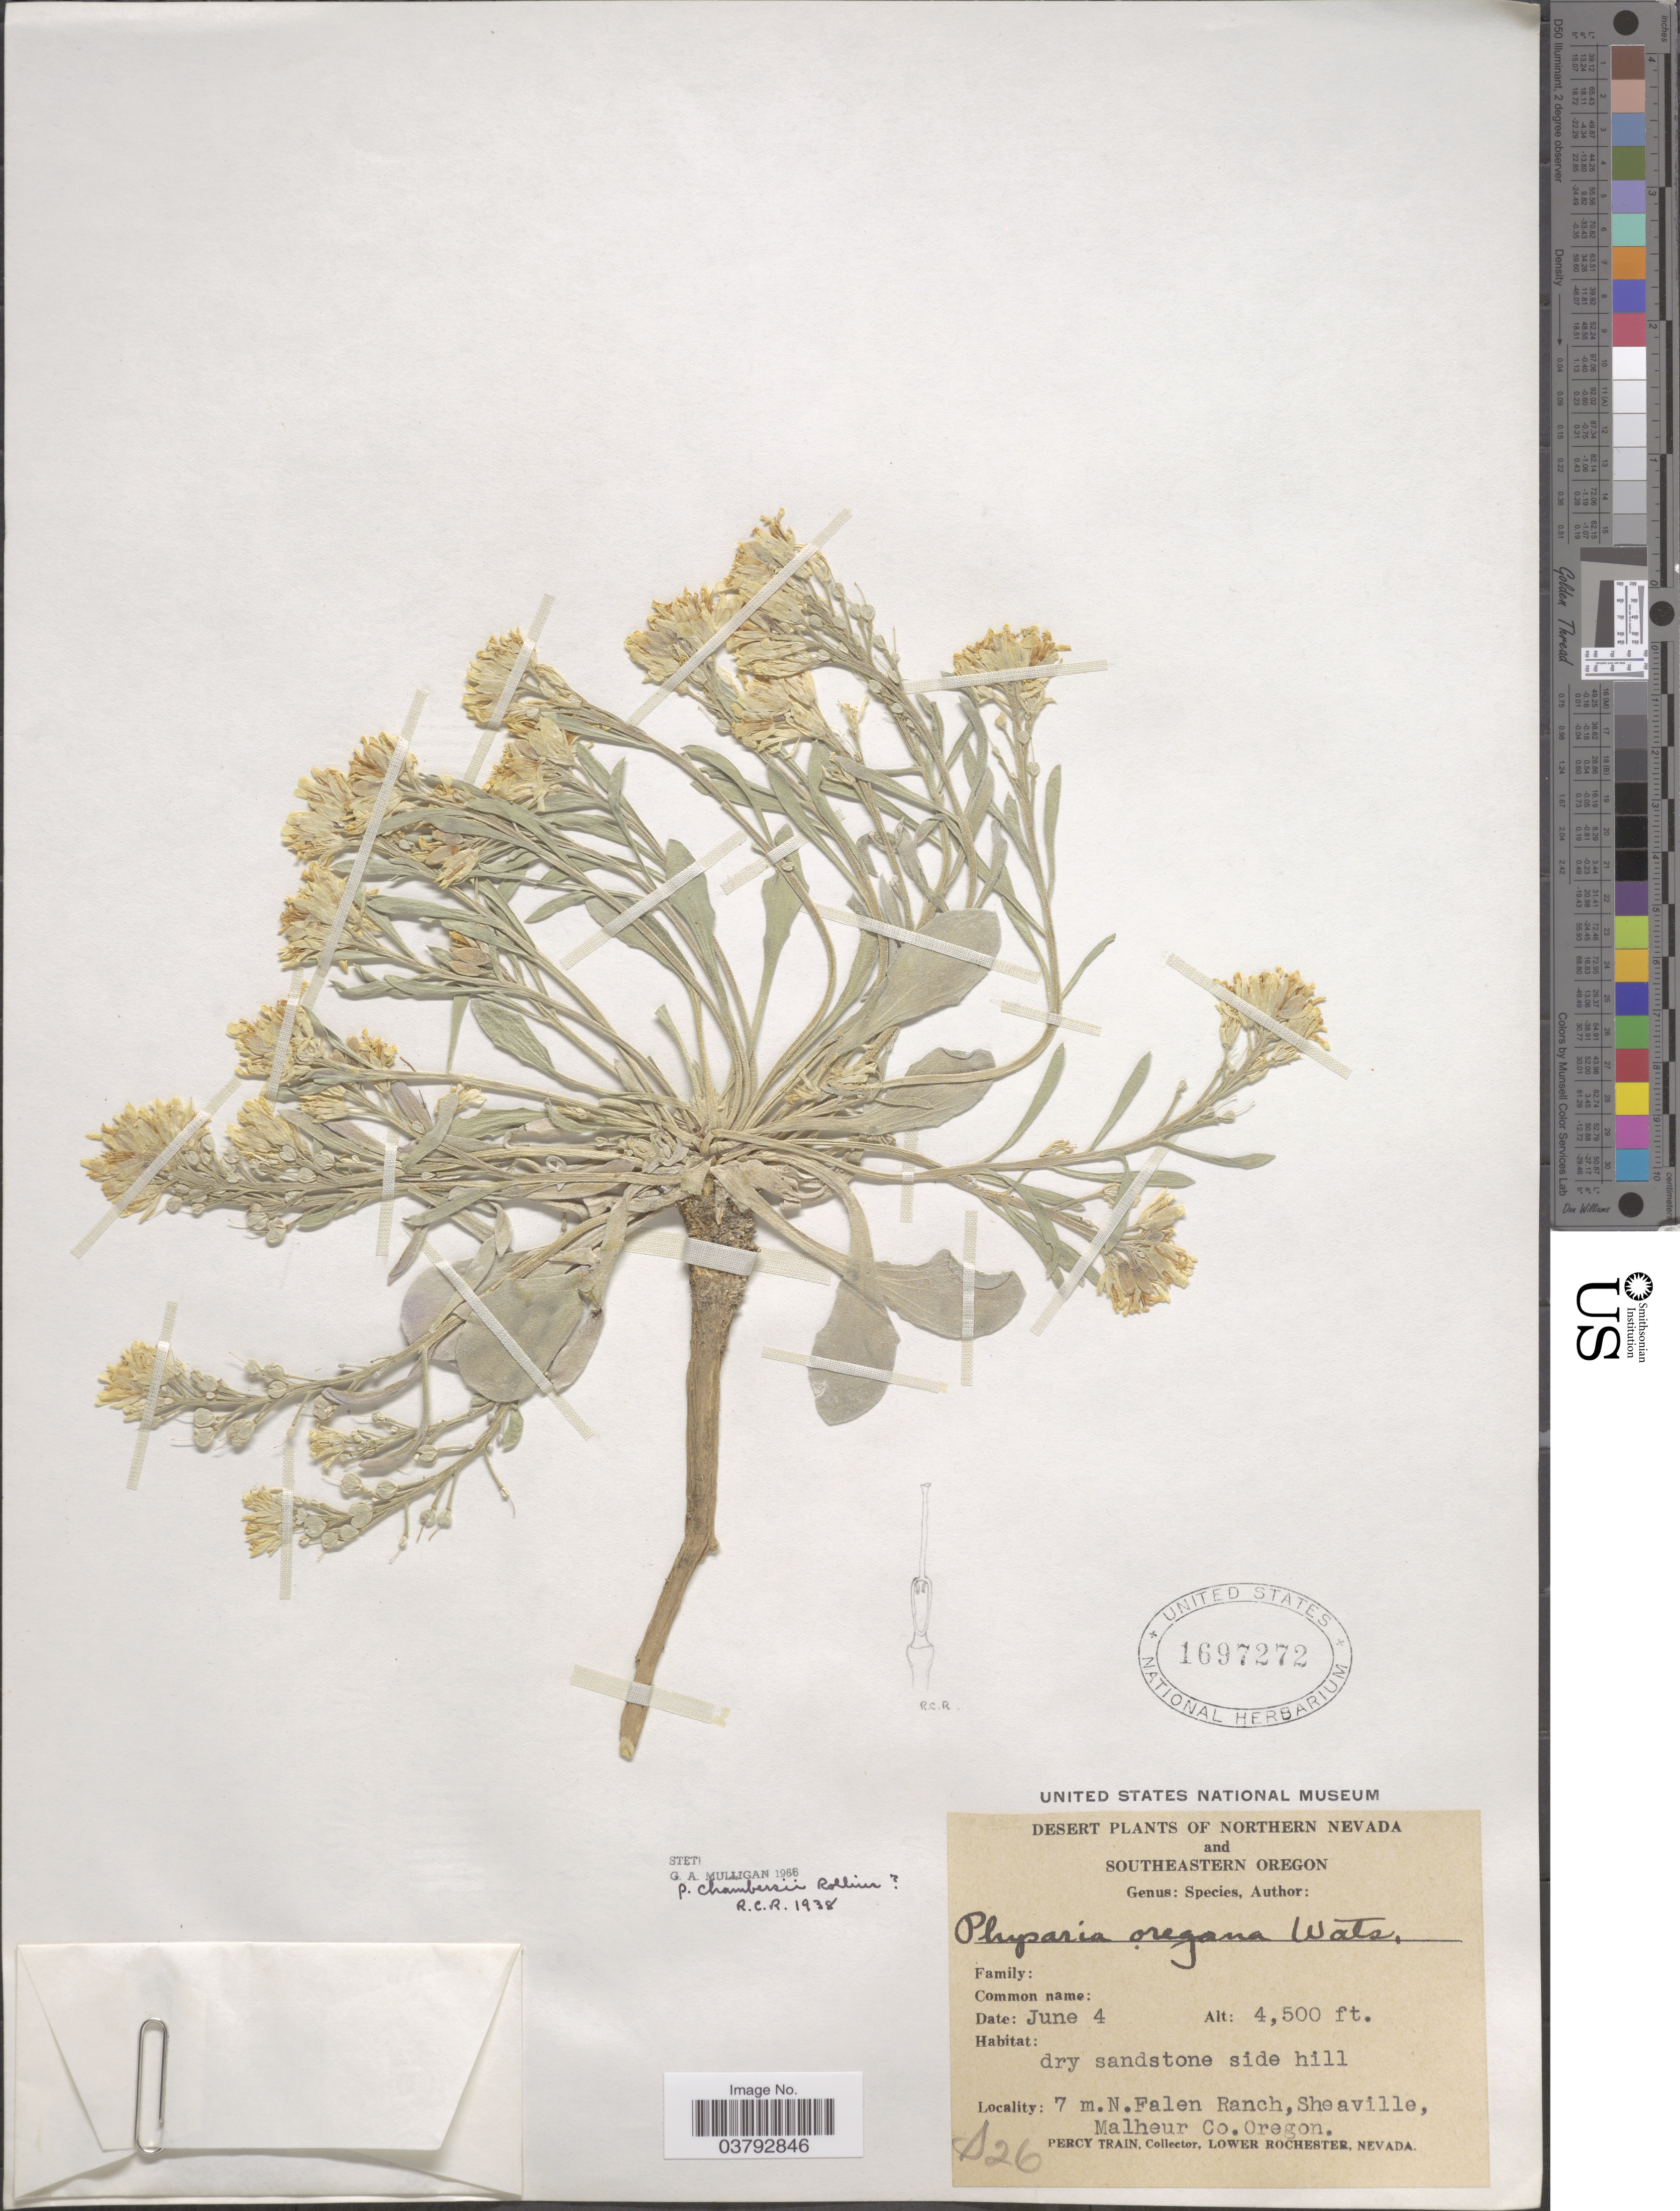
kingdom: Plantae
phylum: Tracheophyta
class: Magnoliopsida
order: Brassicales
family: Brassicaceae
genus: Physaria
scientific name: Physaria chambersii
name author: Rollins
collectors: P. Train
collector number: D26*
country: United States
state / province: Oregon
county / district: Malheur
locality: Southeastern Oregon. 7 m.N.Falen Ranch,Sheaville, Malheur Co.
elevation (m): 1372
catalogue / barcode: US 1697272